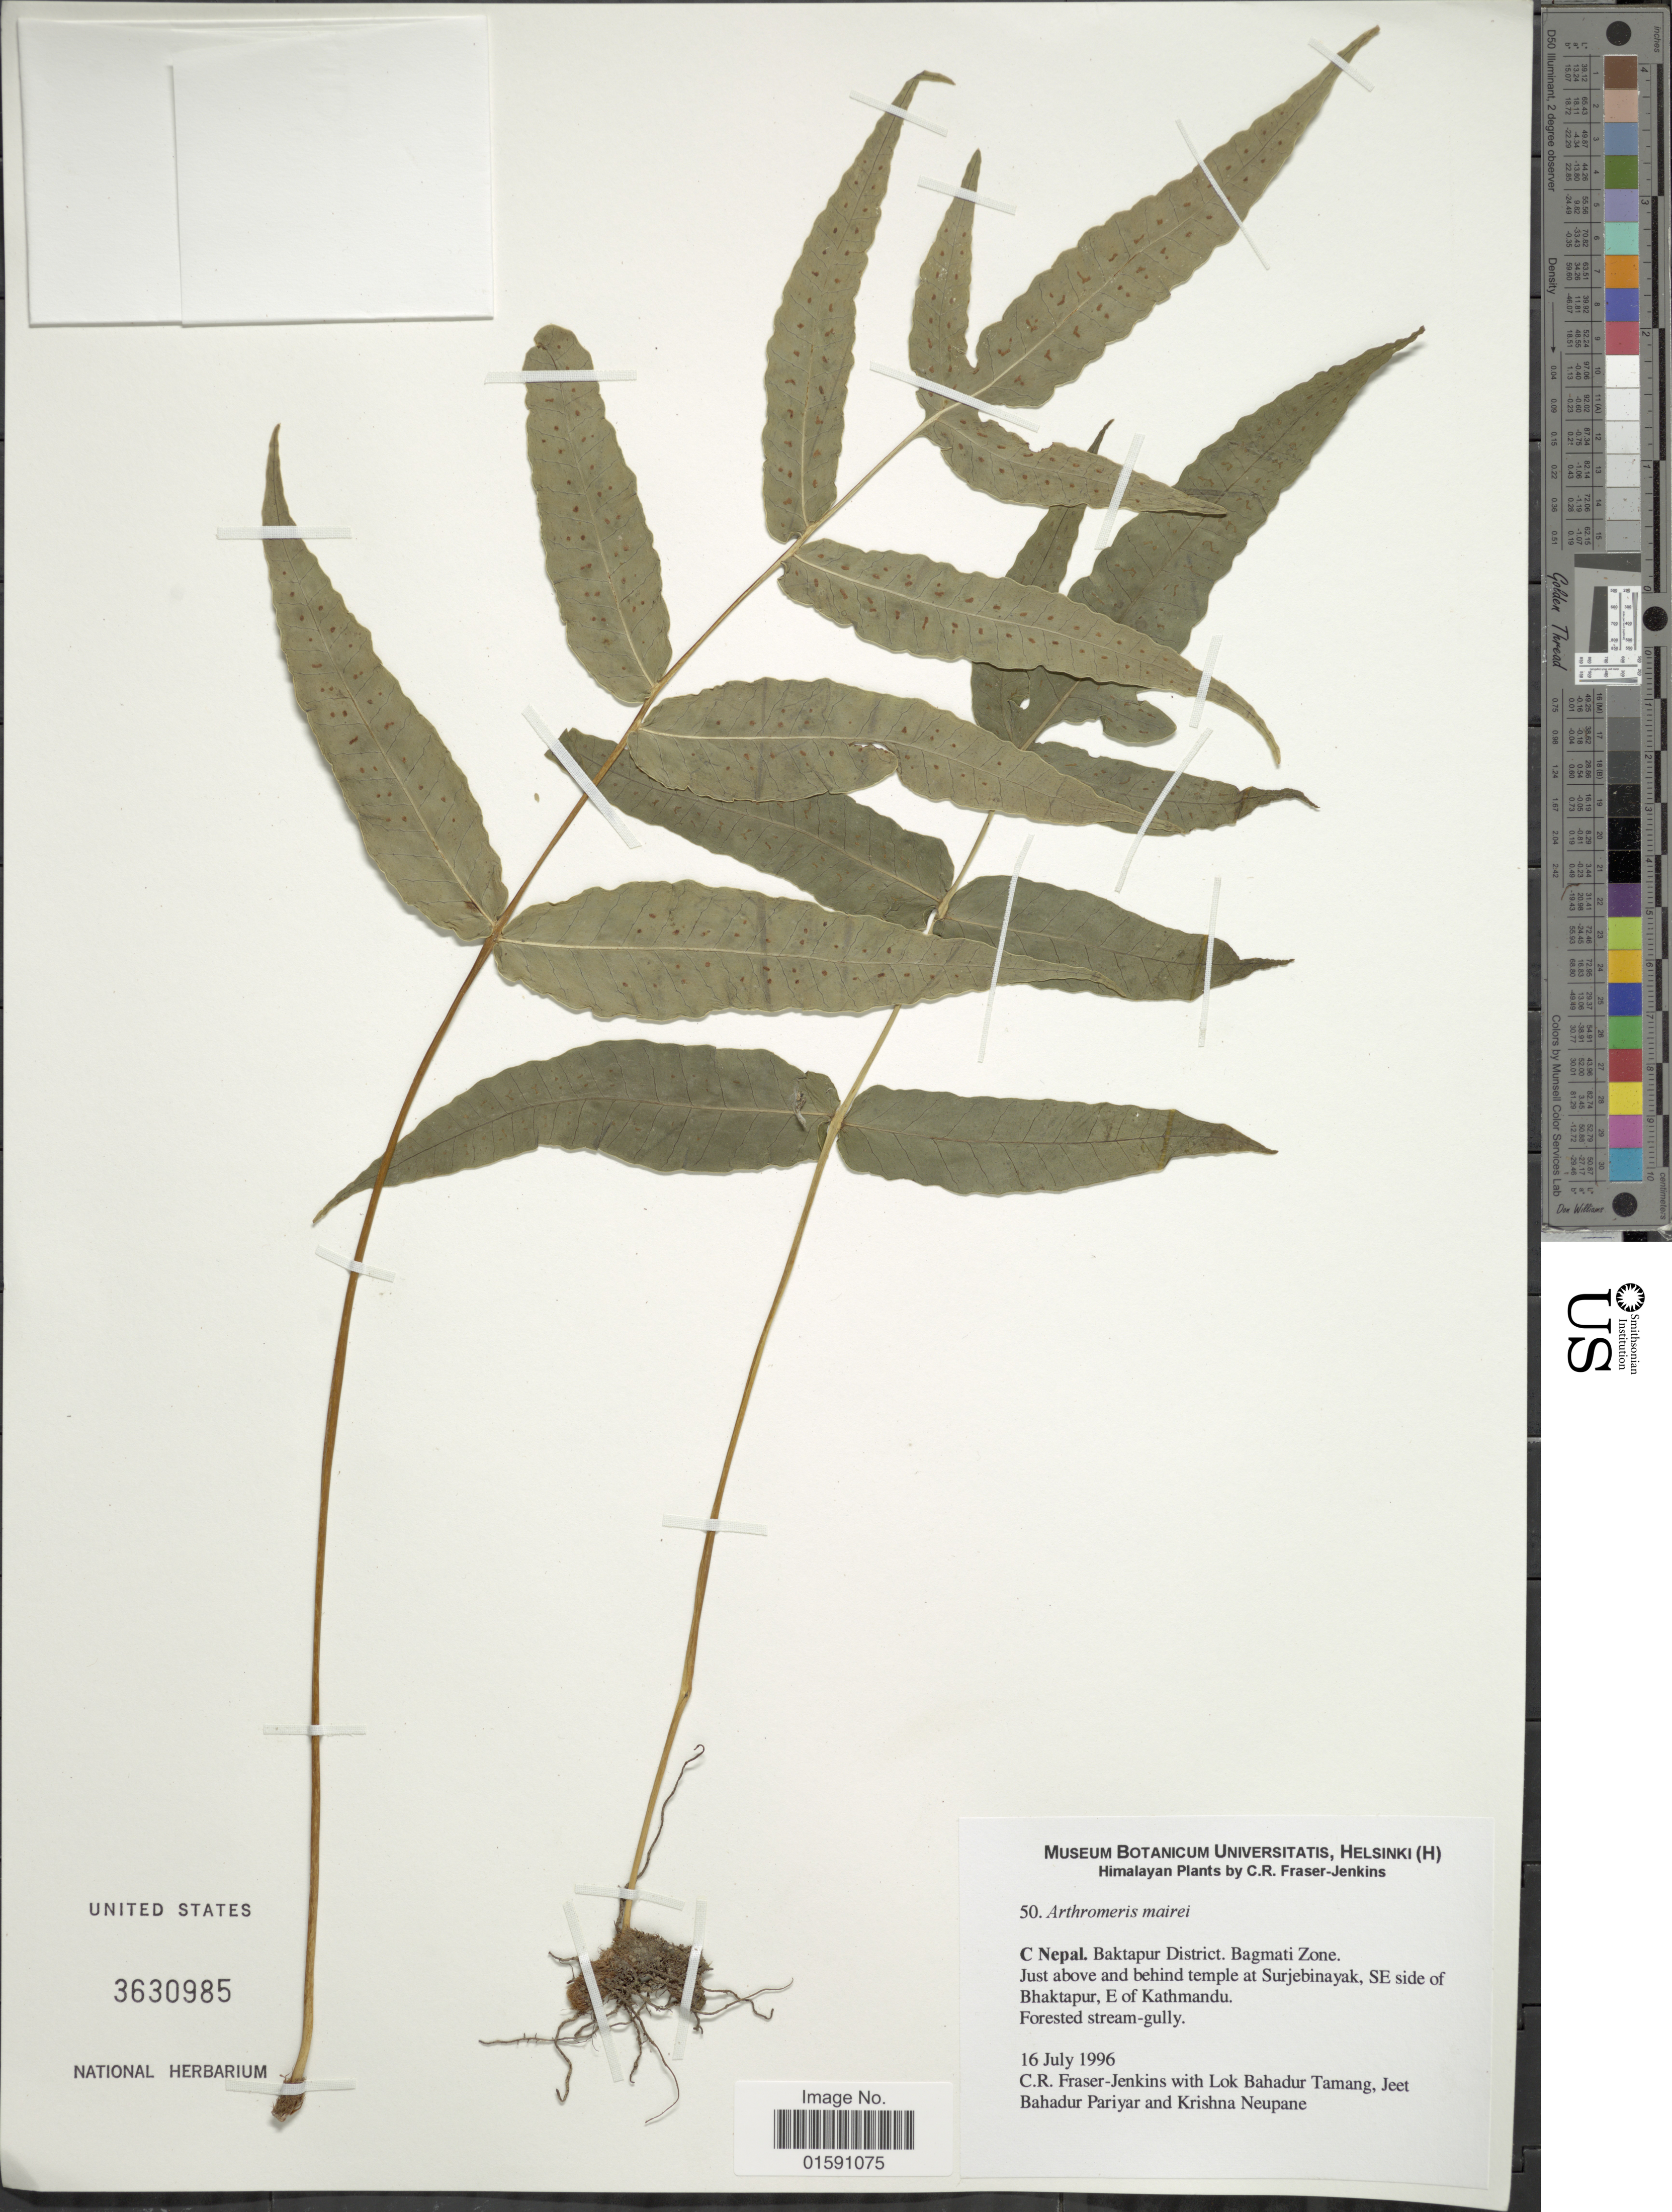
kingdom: Plantae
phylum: Tracheophyta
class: Polypodiopsida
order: Polypodiales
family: Polypodiaceae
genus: Arthromeris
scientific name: Arthromeris mairei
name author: (Brause) Ching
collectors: C. R. Fraser-Jenkins, L. Tamang, J. Pariyar & K. Neupane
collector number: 50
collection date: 1996-07-16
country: Nepal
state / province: Bagmati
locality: C Nepla. Baktapur District. Bagmati Zone. Just above and behind temple at Surjebinayak, SEside of Bhaktapur, E of Kathmandu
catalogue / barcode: US 3630985